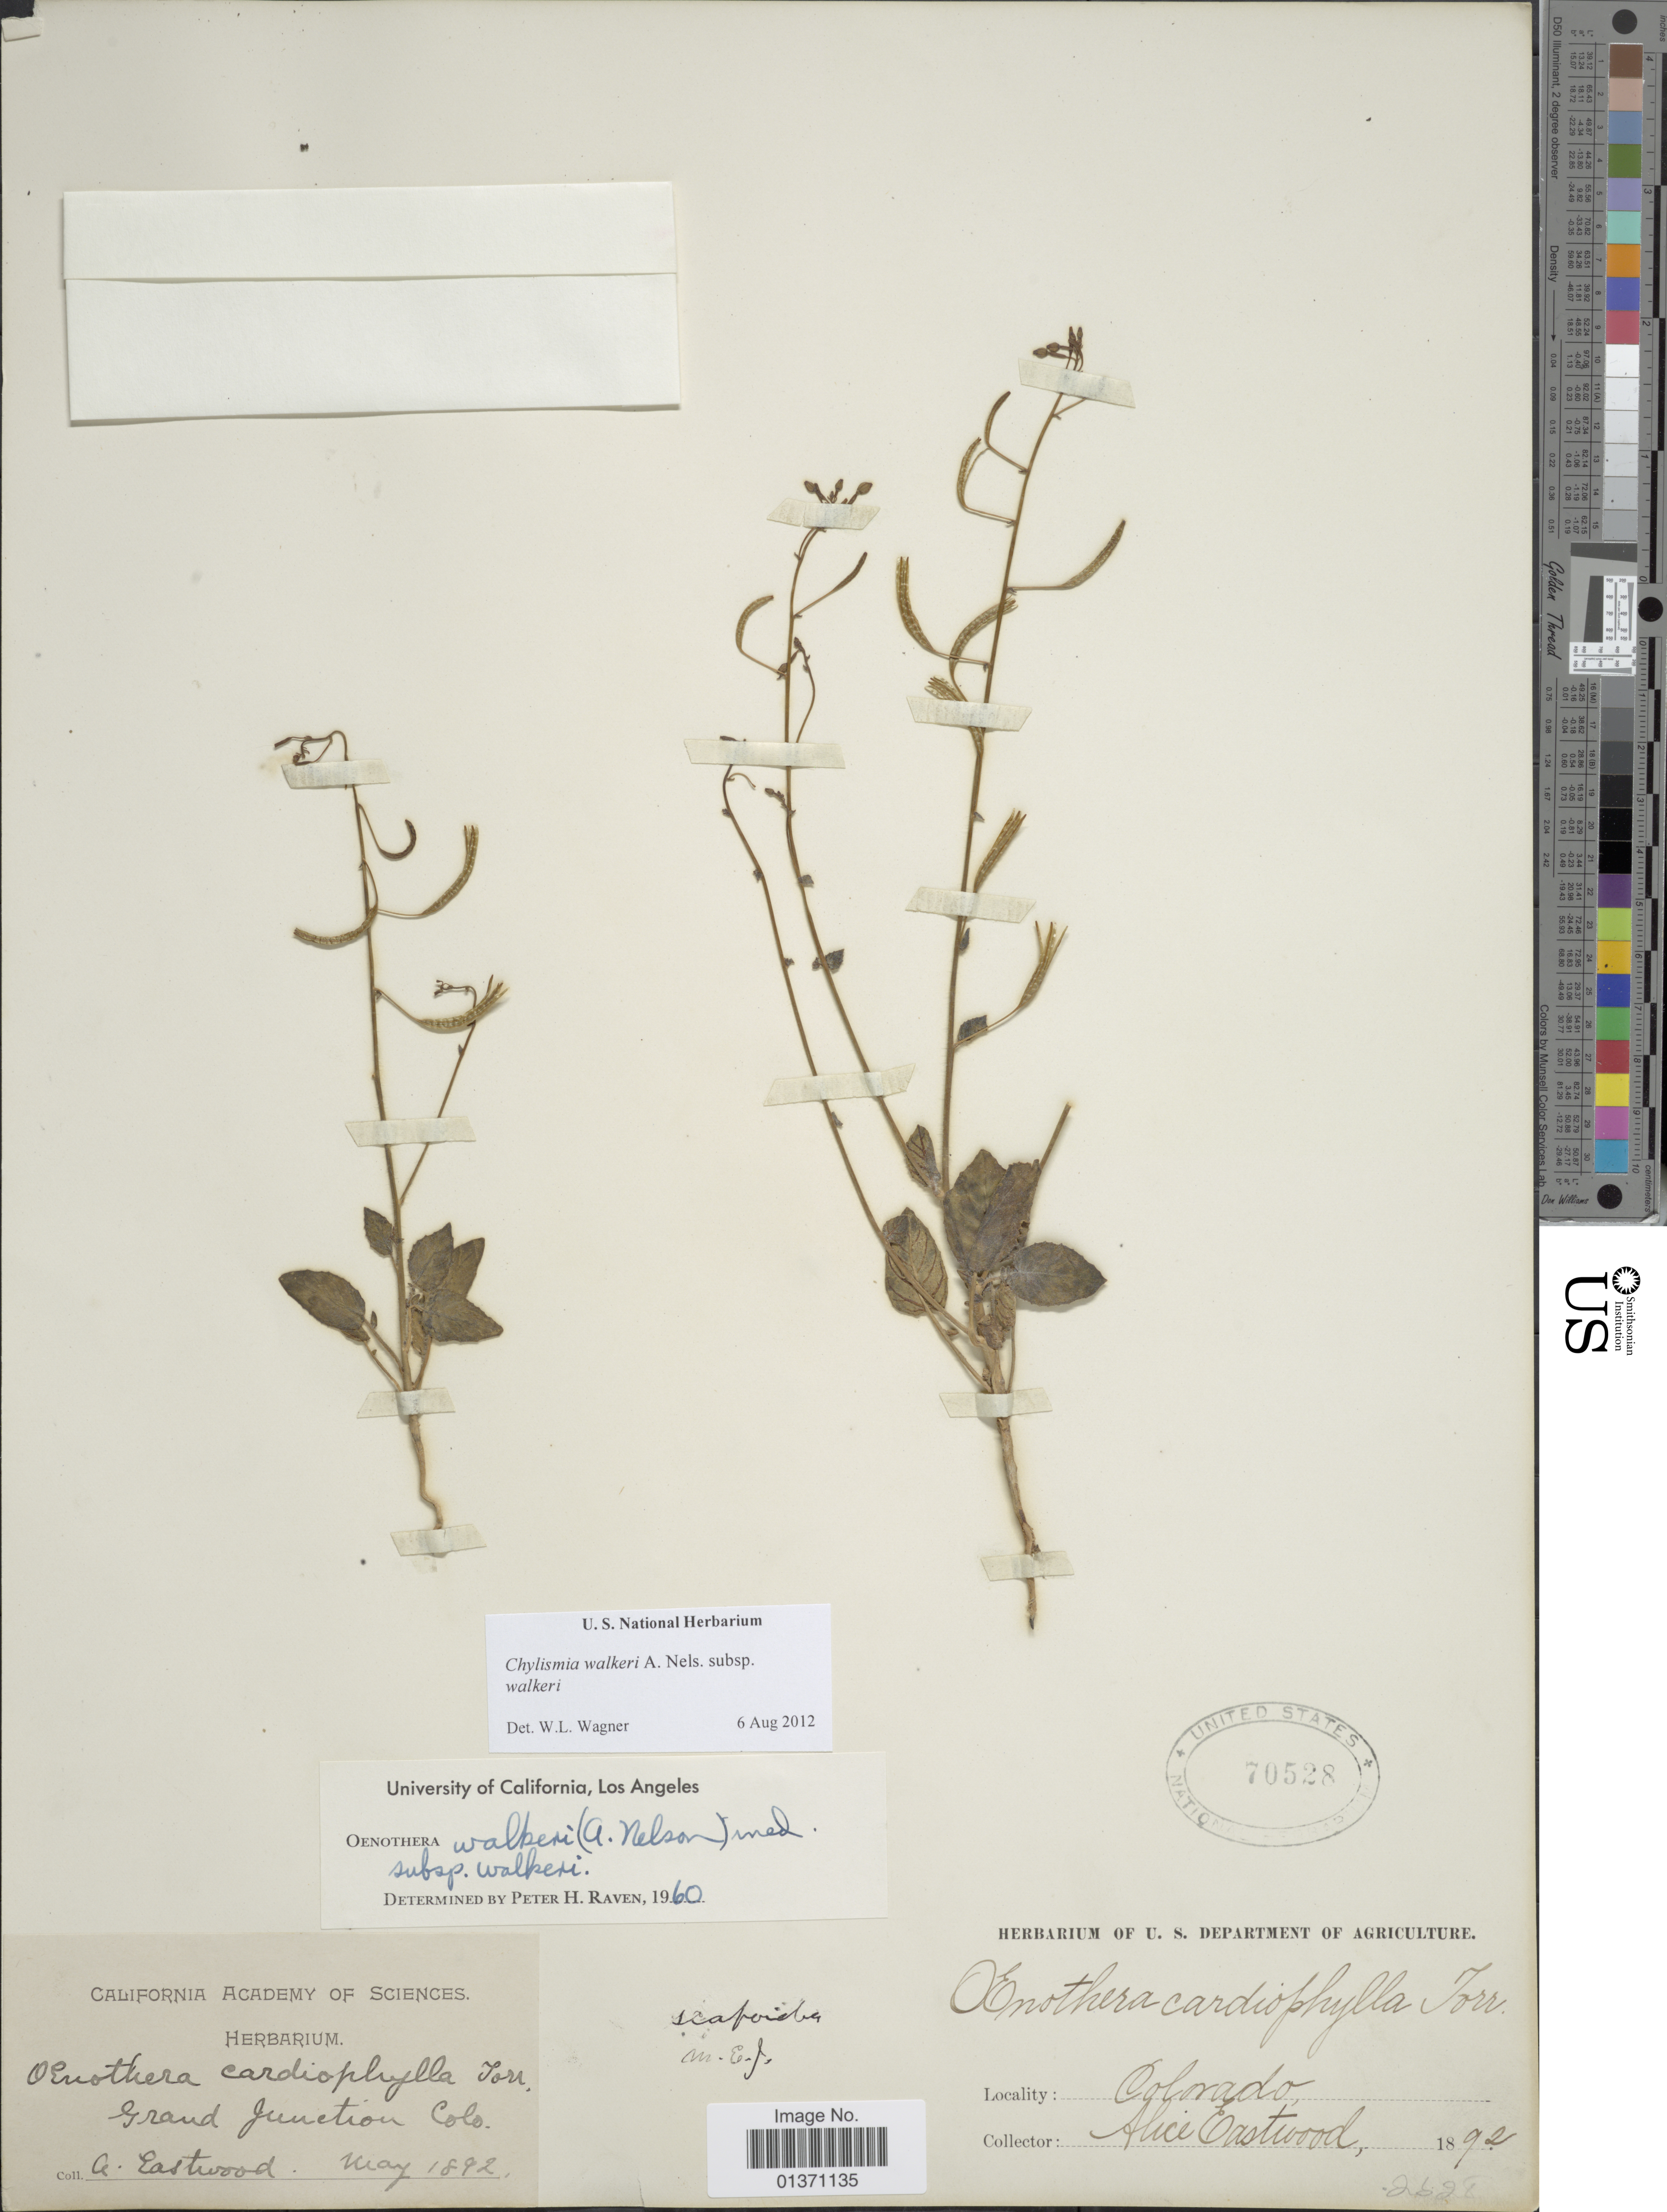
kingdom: Plantae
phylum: Tracheophyta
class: Magnoliopsida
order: Myrtales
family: Onagraceae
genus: Chylismia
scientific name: Chylismia walkeri subsp. walkeri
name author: A. Nelson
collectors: A. Eastwood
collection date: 1892-05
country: United States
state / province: Colorado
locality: Grand Junction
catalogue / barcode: US 70528